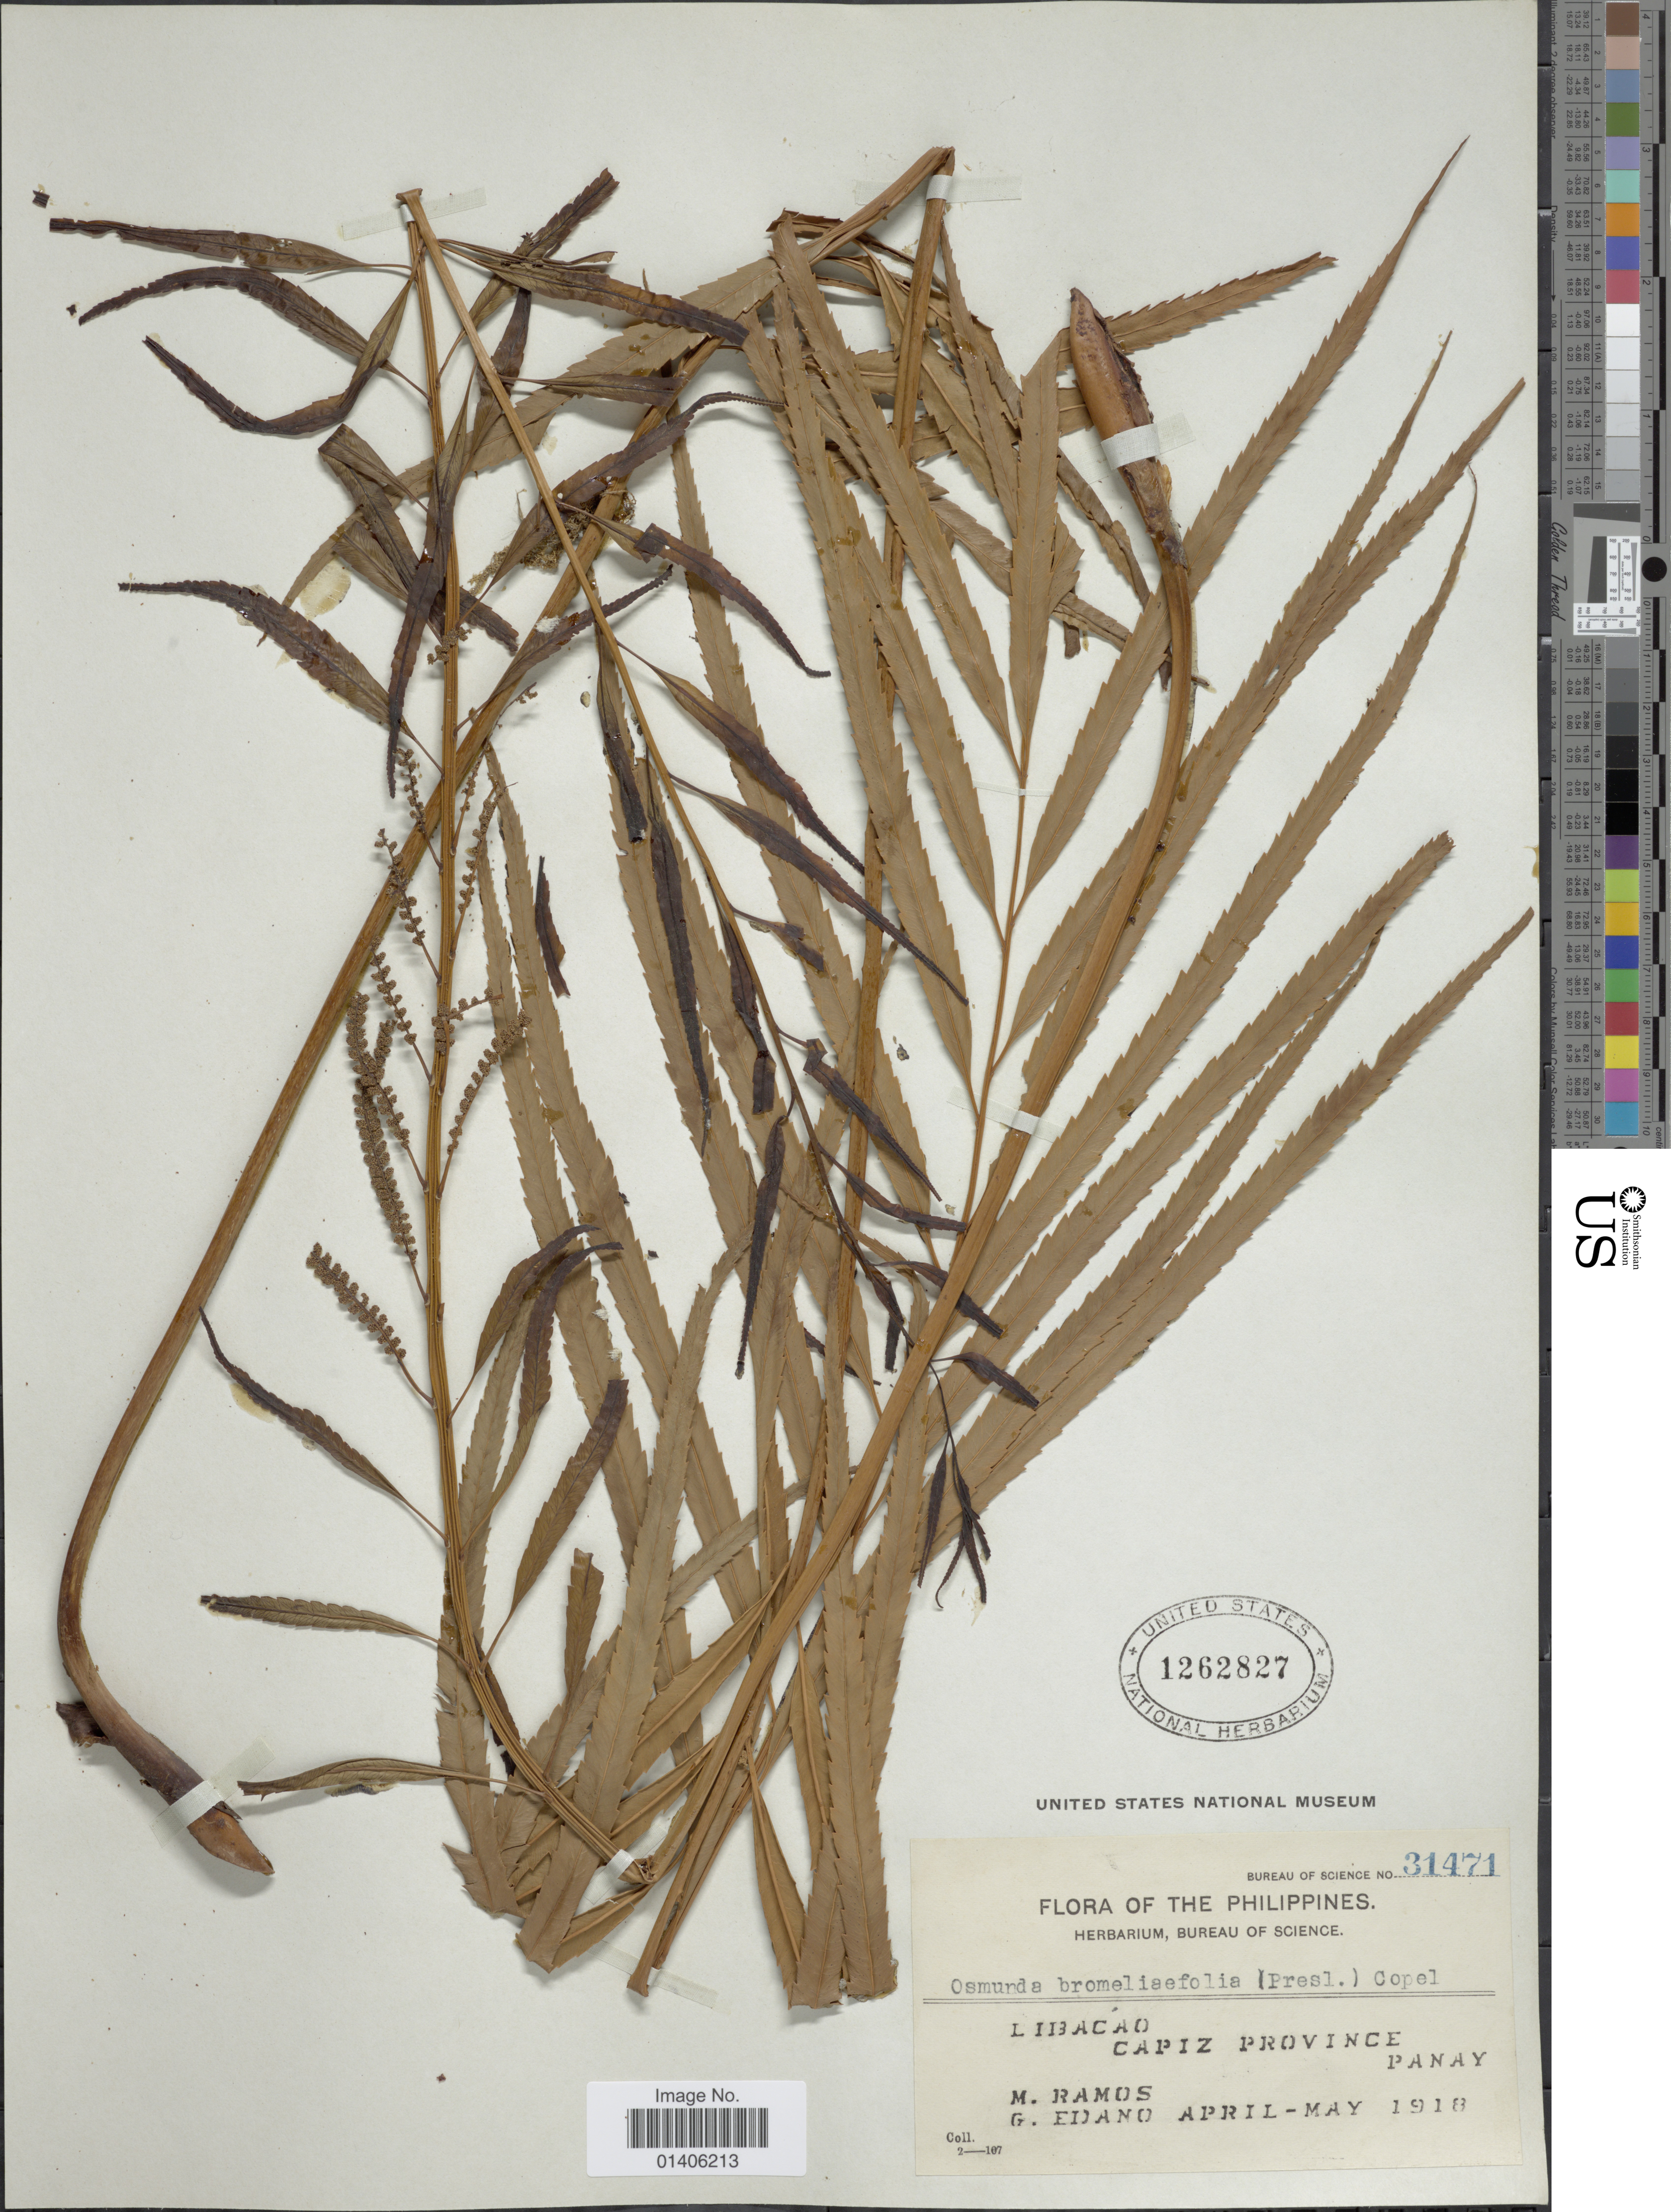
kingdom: Plantae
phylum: Tracheophyta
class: Polypodiopsida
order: Osmundales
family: Osmundaceae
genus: Osmunda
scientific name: Osmunda bromeliifolia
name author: (C. Presl) Copel.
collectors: M. Ramos & G. Edaño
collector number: Bureau of Science 31471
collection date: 1918-04/1918-05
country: Philippines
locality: Libacao, Capiz Province Panay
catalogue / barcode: US 1262827